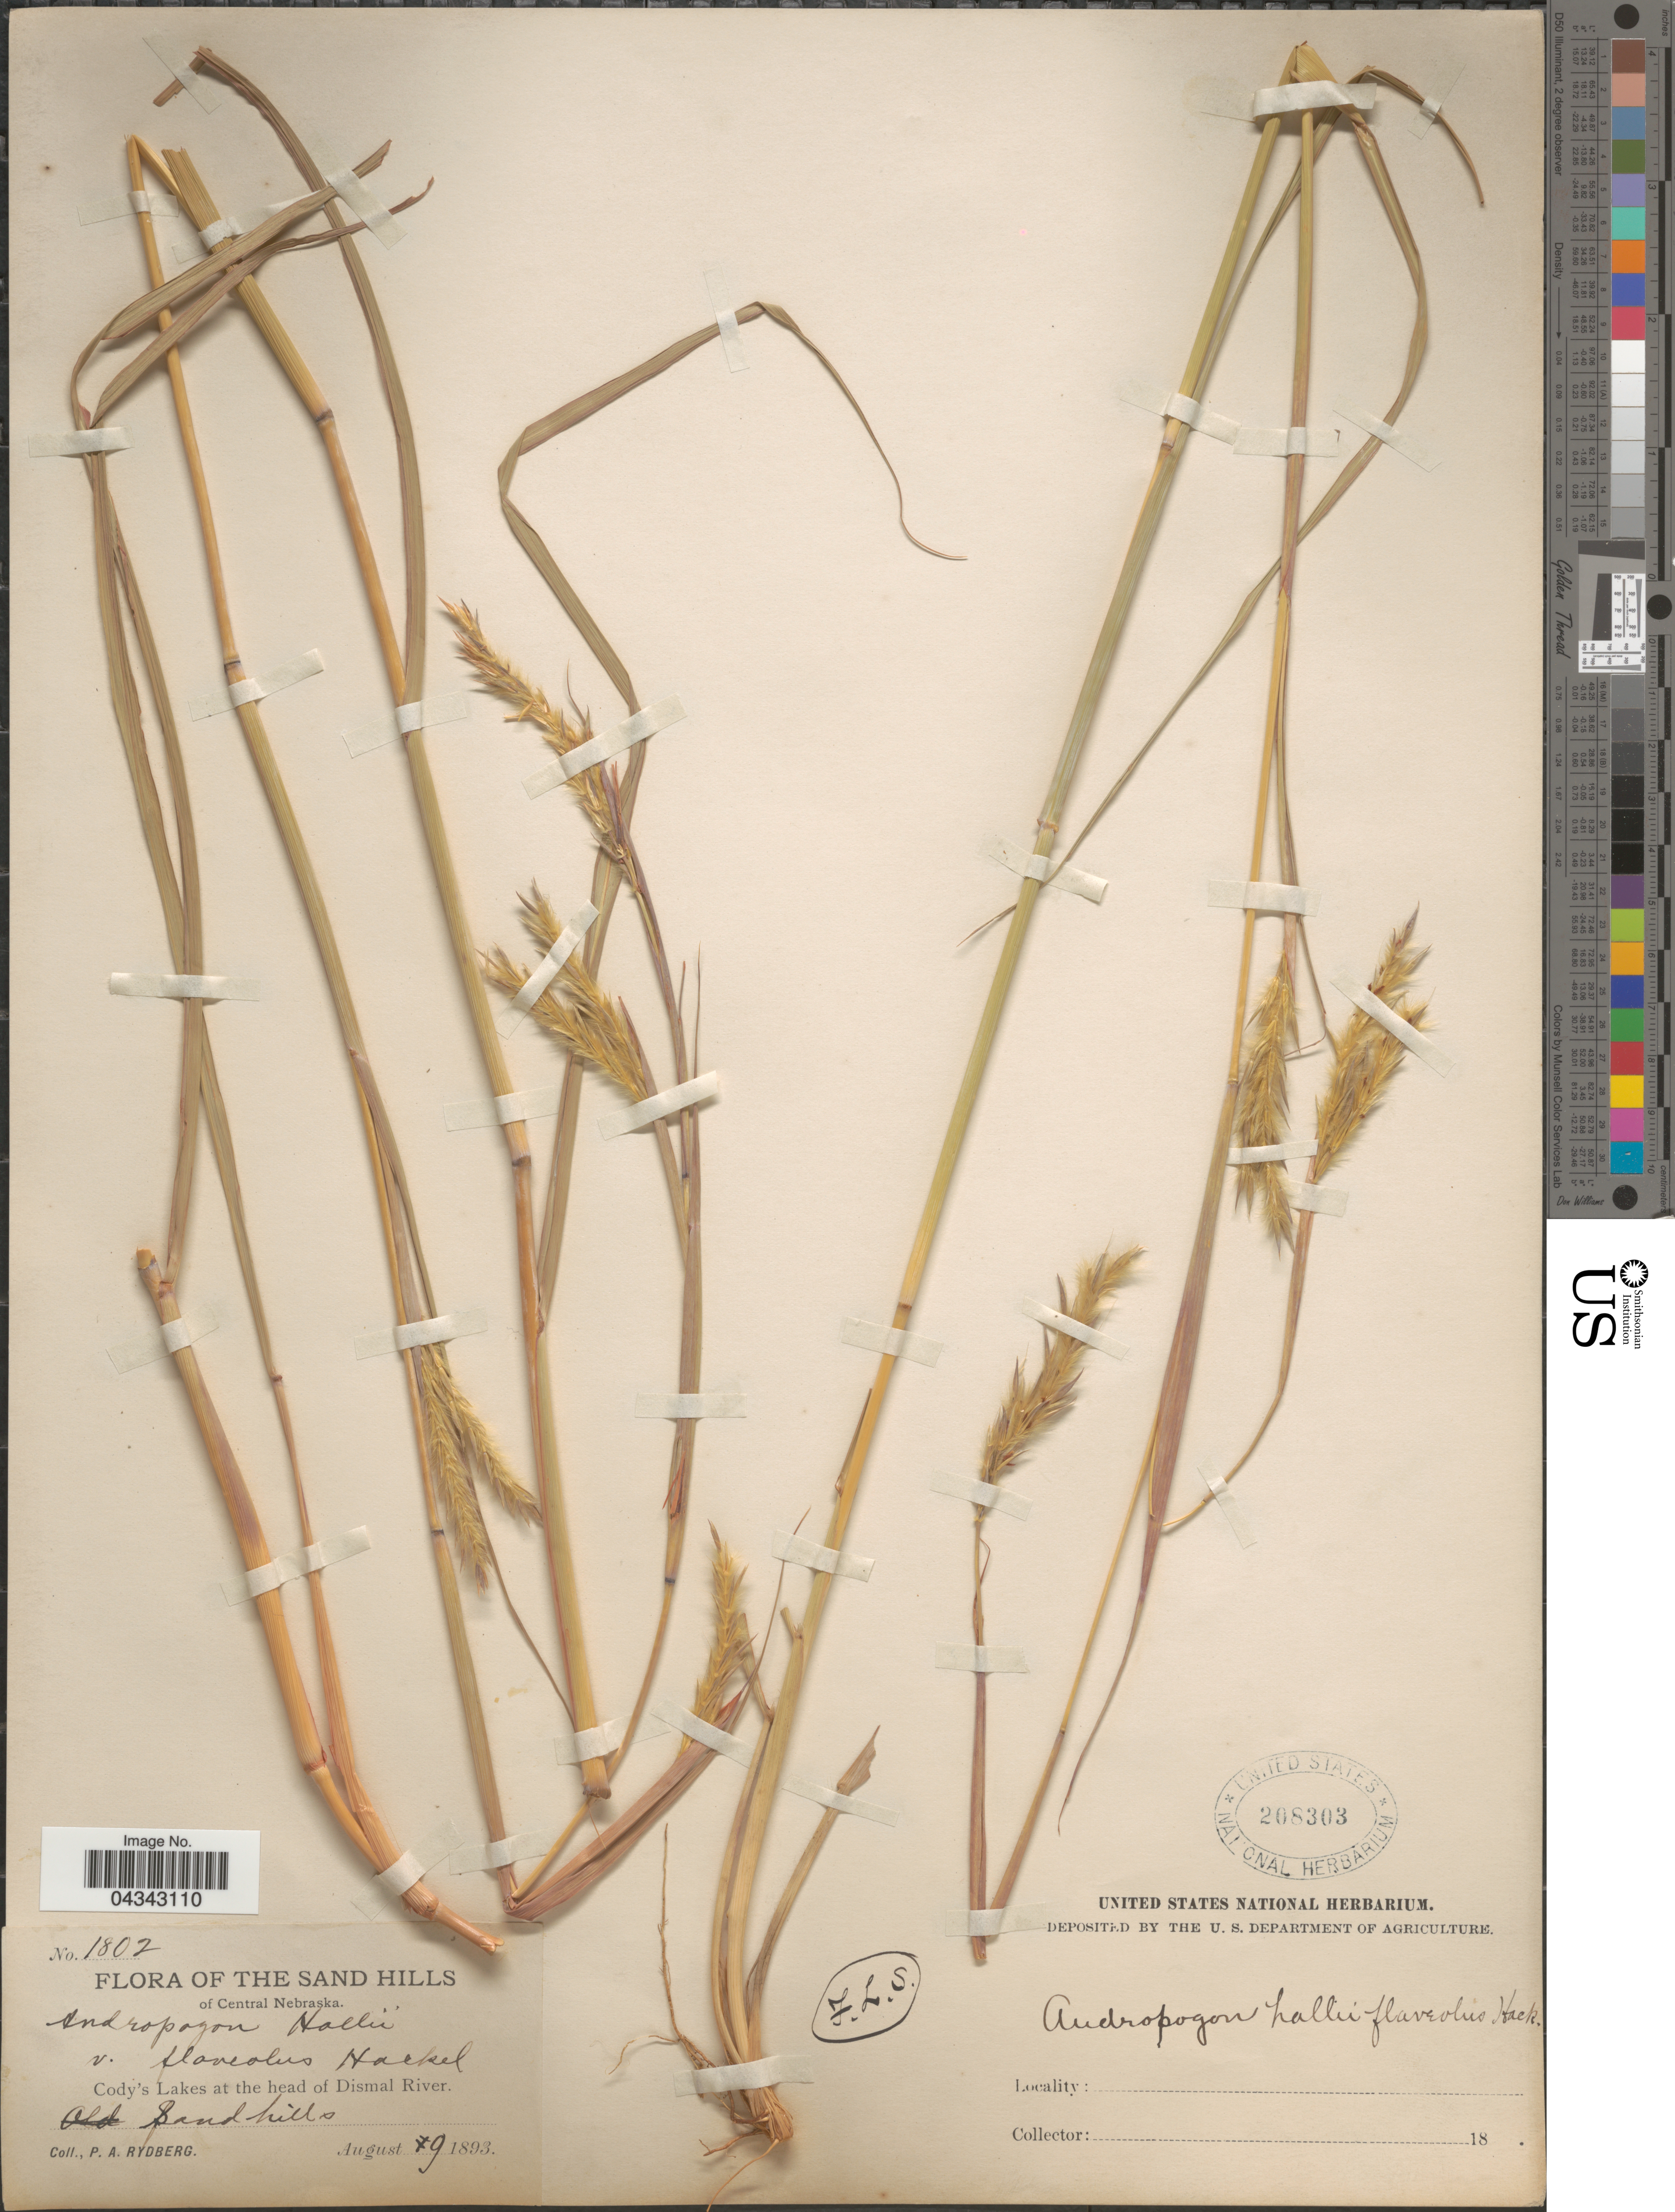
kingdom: Plantae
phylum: Tracheophyta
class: Liliopsida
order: Poales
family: Poaceae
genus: Andropogon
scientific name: Andropogon gerardii subsp. hallii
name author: (Hack.) Wipff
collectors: P. A. Rydberg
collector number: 1802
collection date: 1893-08-09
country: United States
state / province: Nebraska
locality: Sand Hills of Central Nebraska. Cody's Lakes at the head of Dismal River.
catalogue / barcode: US 208303